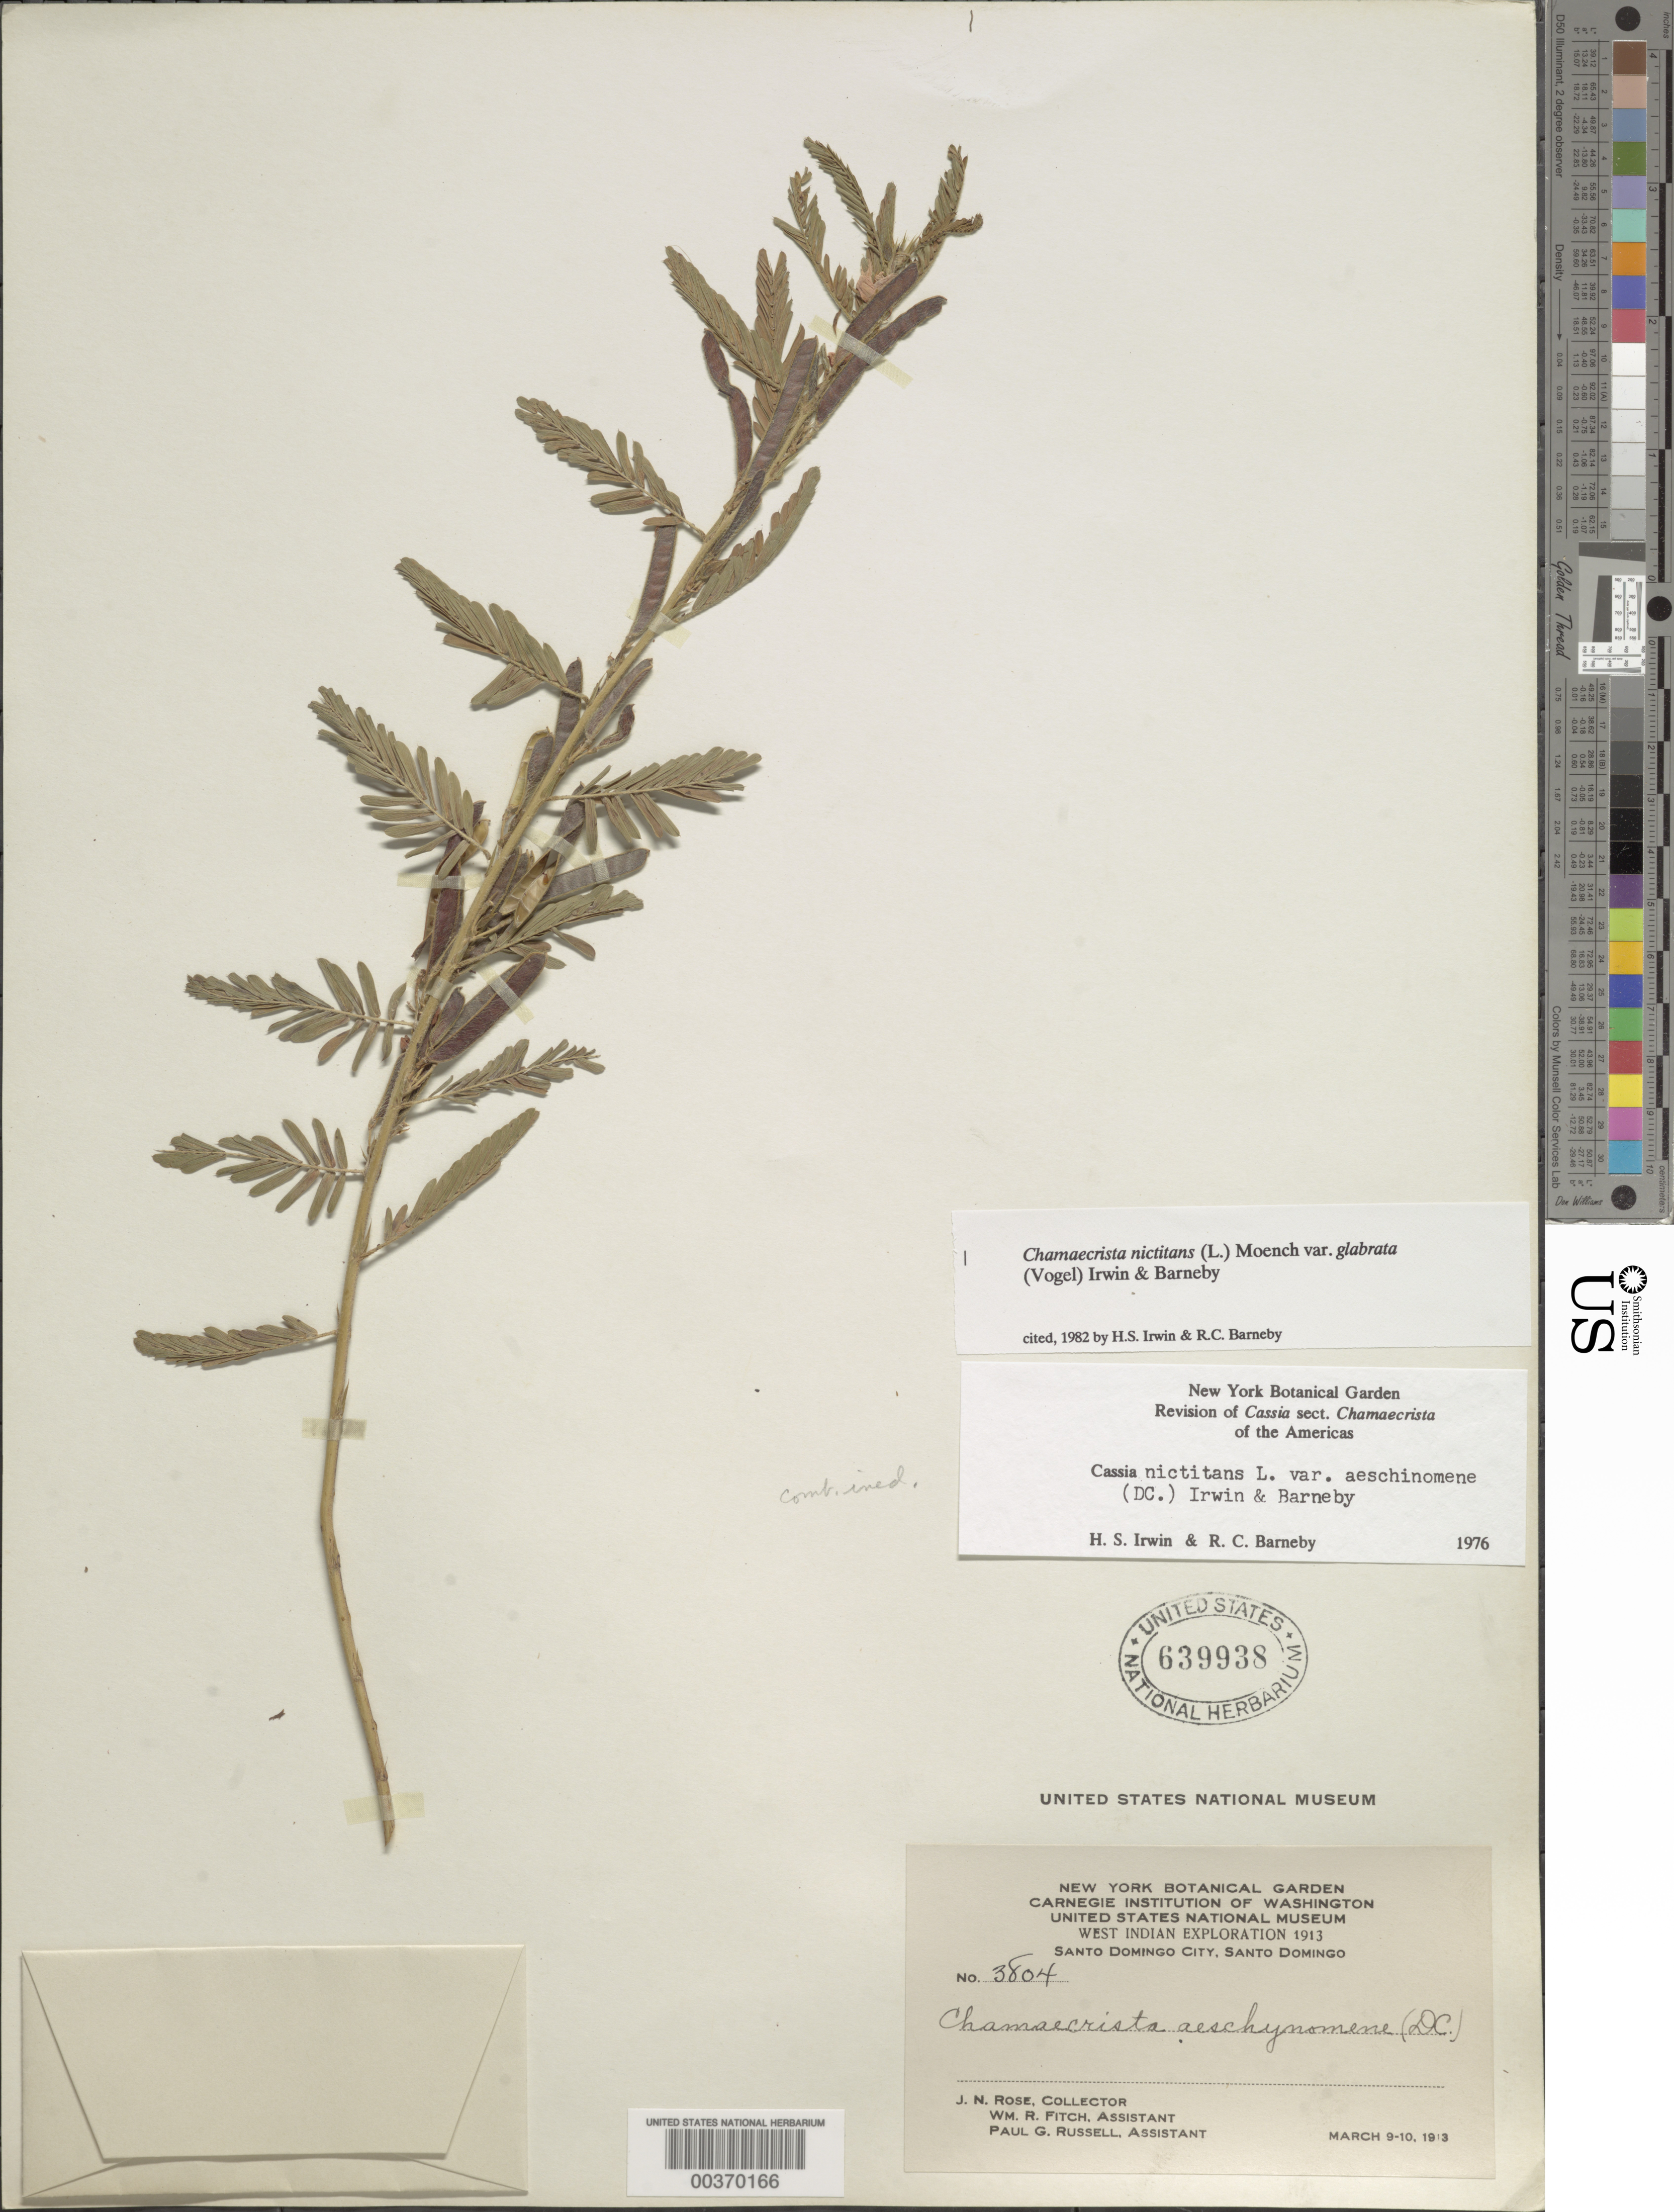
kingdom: Plantae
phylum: Tracheophyta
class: Magnoliopsida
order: Fabales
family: Fabaceae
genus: Chamaecrista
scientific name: Chamaecrista nictitans var. glabrata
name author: (Vogel) H.S. Irwin & Barneby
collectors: J. N. Rose, W. R. Fitch & P. G. Russell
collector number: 3804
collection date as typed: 09 Mar 1913 to 10 Mar 1913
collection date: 1913-03-09/1913-03-10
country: Dominican Republic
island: Hispaniola Island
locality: Santo Domingo City.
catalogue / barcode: US 639938